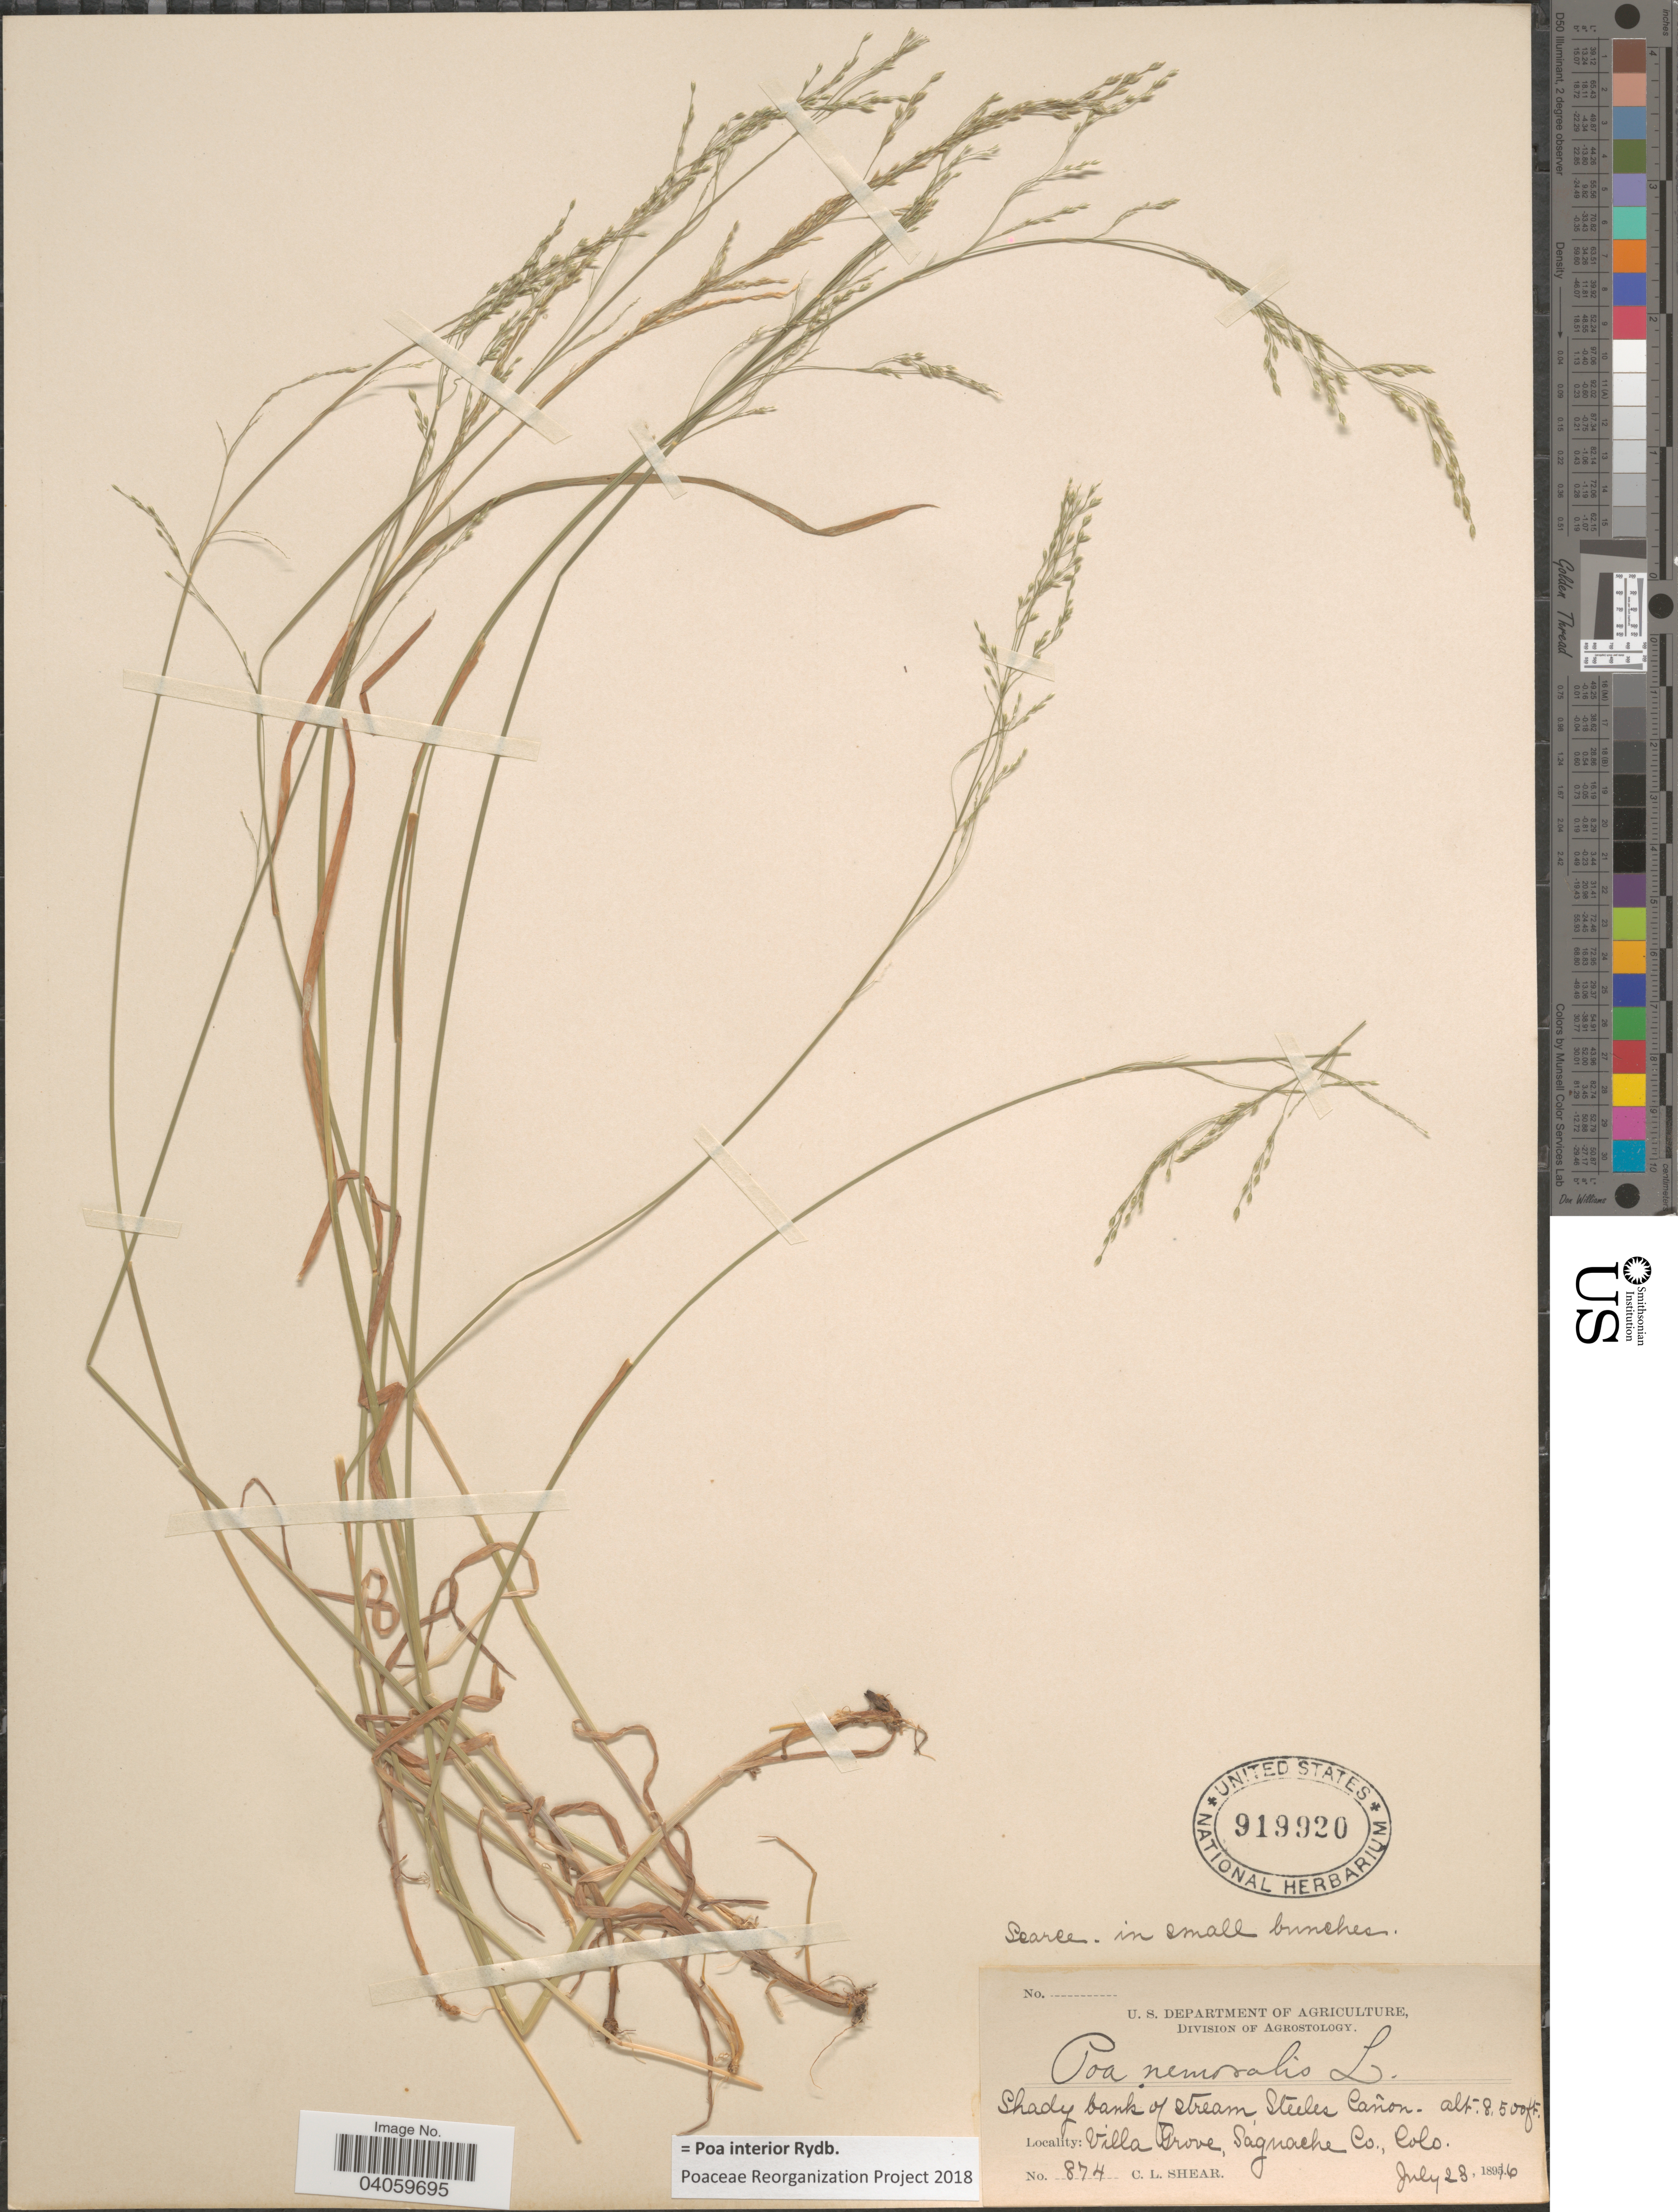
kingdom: Plantae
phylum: Tracheophyta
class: Liliopsida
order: Poales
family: Poaceae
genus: Poa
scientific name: Poa interior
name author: Rydb.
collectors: C. L. Shear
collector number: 874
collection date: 1896-07-28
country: United States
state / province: Colorado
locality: Shady bank of stream, Steeles Cañon. Villa Grove, Saguache Co.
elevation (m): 2591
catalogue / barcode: US 919920